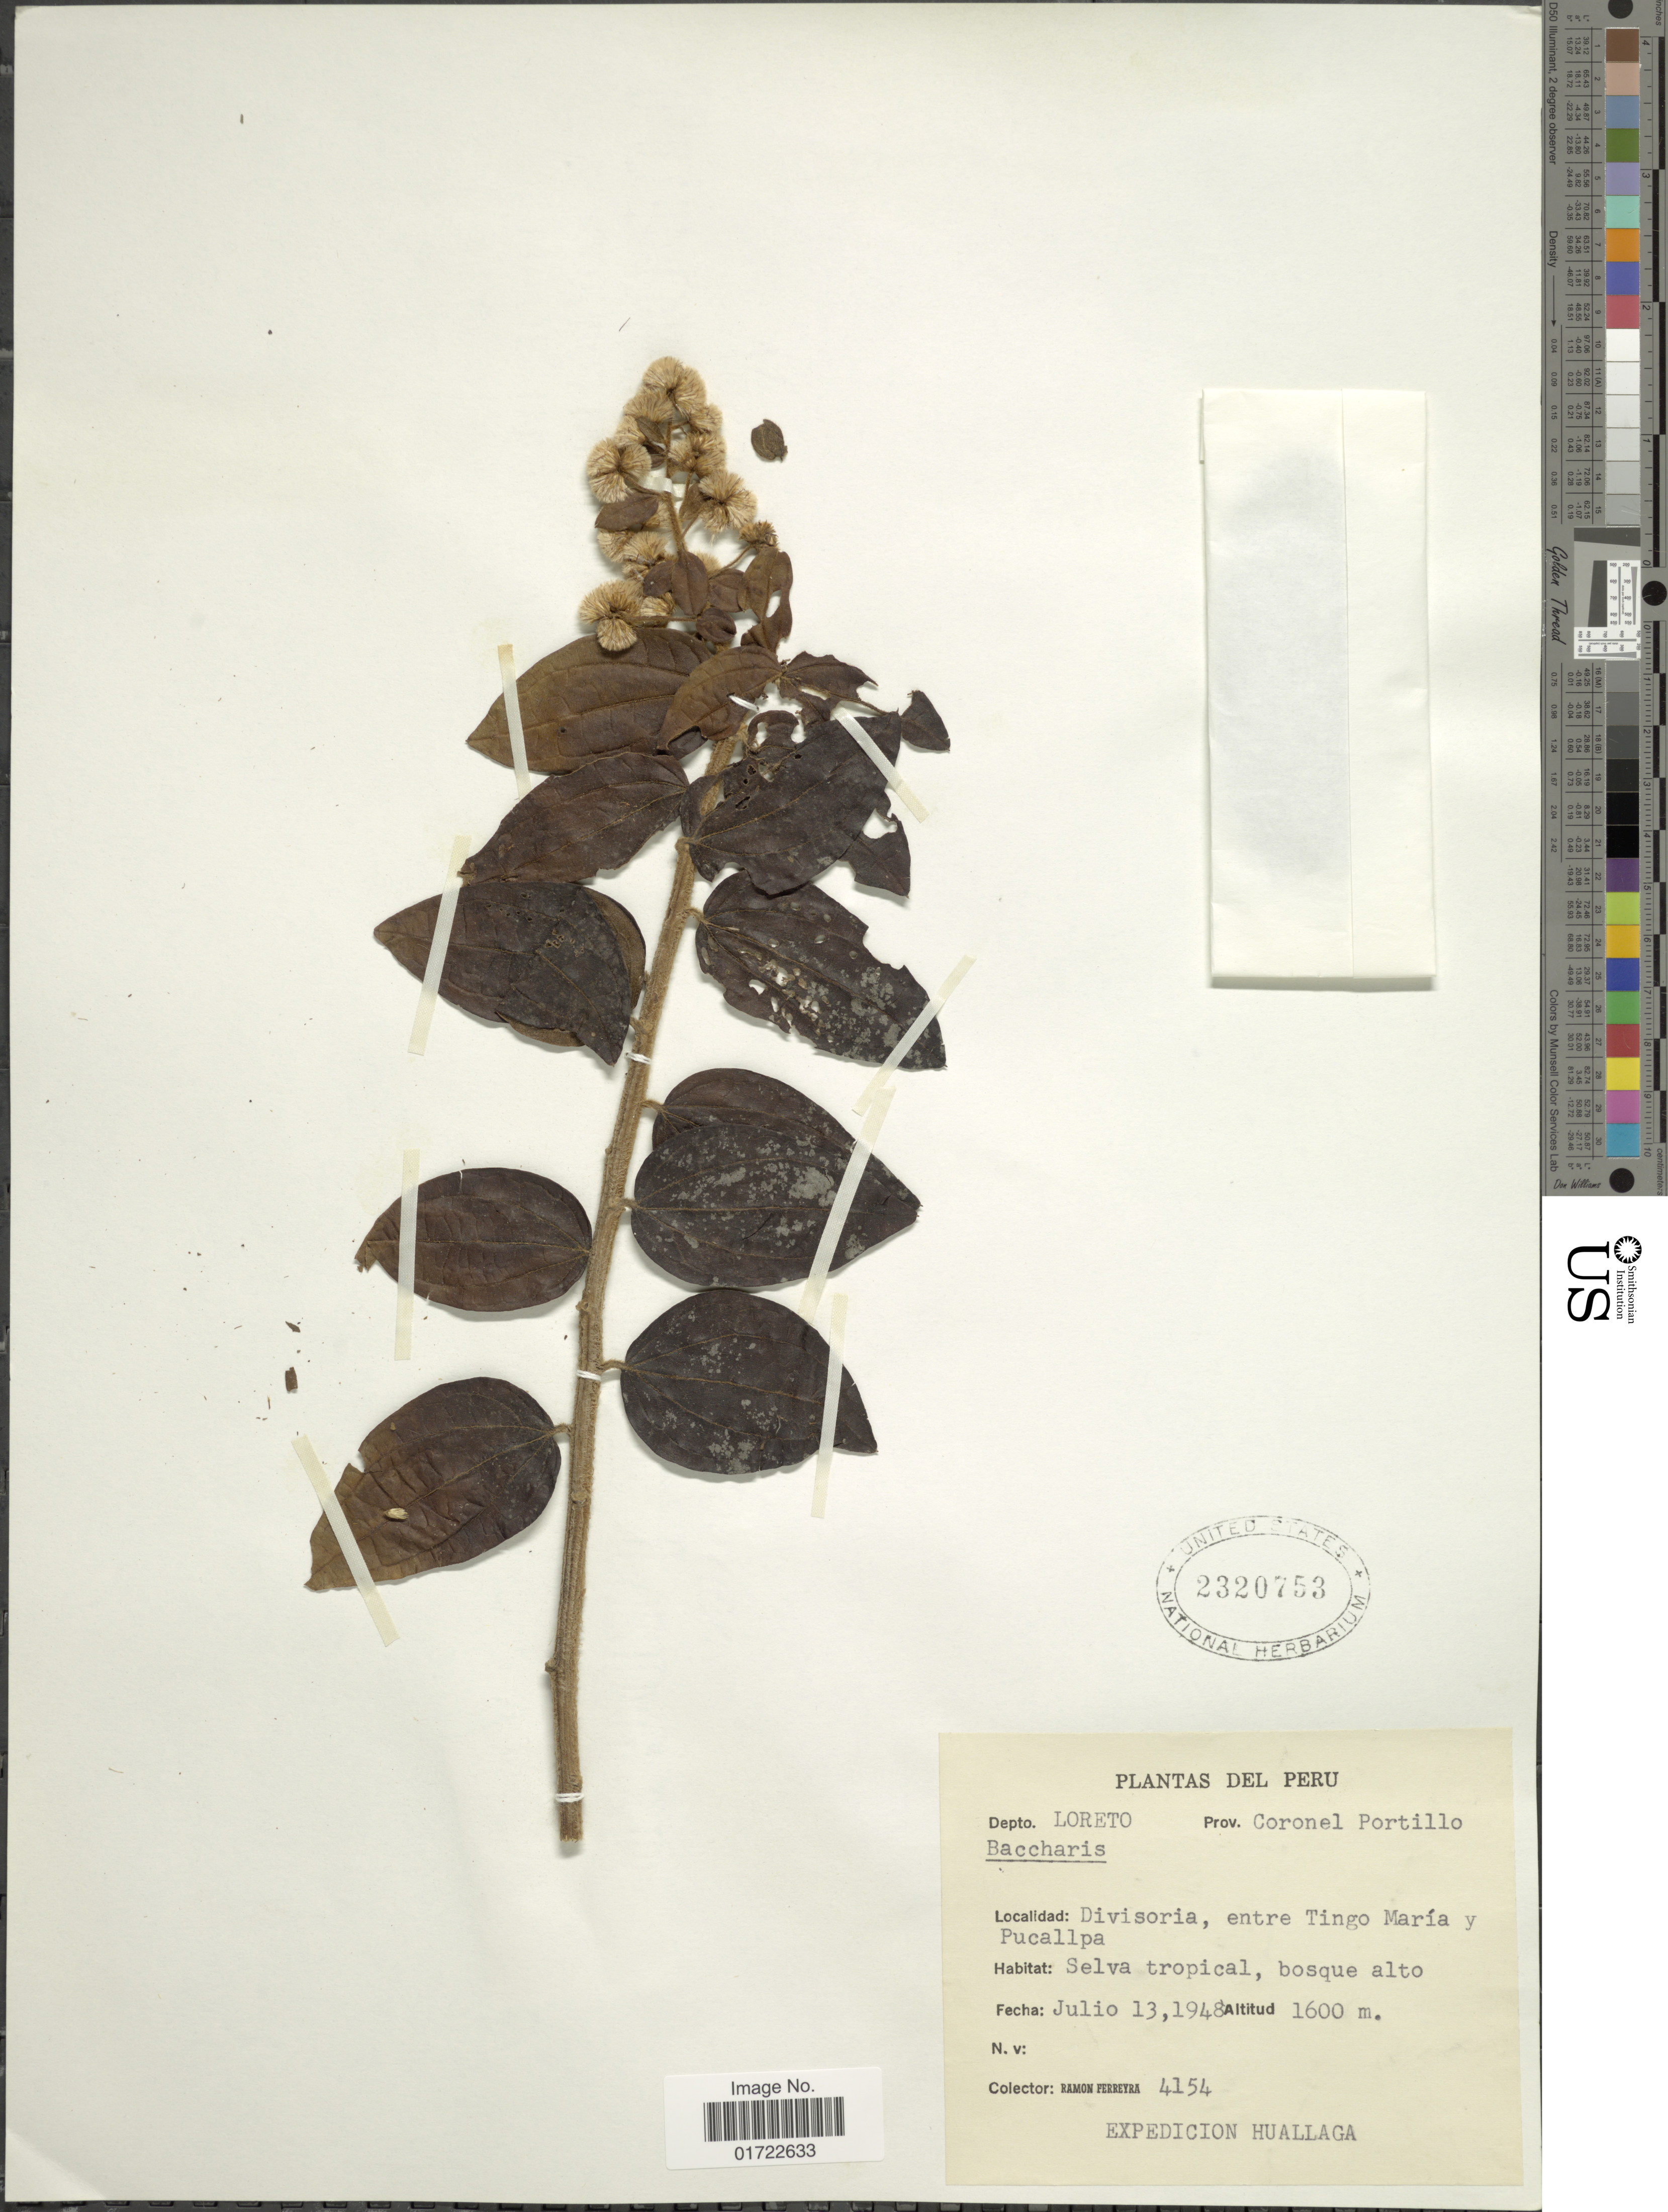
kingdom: Plantae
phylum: Tracheophyta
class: Magnoliopsida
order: Asterales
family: Asteraceae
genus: Baccharis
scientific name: Baccharis jelskii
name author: Hieron.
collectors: R. A. Ferreyra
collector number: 4154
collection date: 1948-07-23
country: Peru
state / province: Loreto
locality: Dept. Loreto prov. Coronel Portillo, Divisoria, entre Tingo María u Pucallpa.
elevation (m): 1600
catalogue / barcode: US 2320753